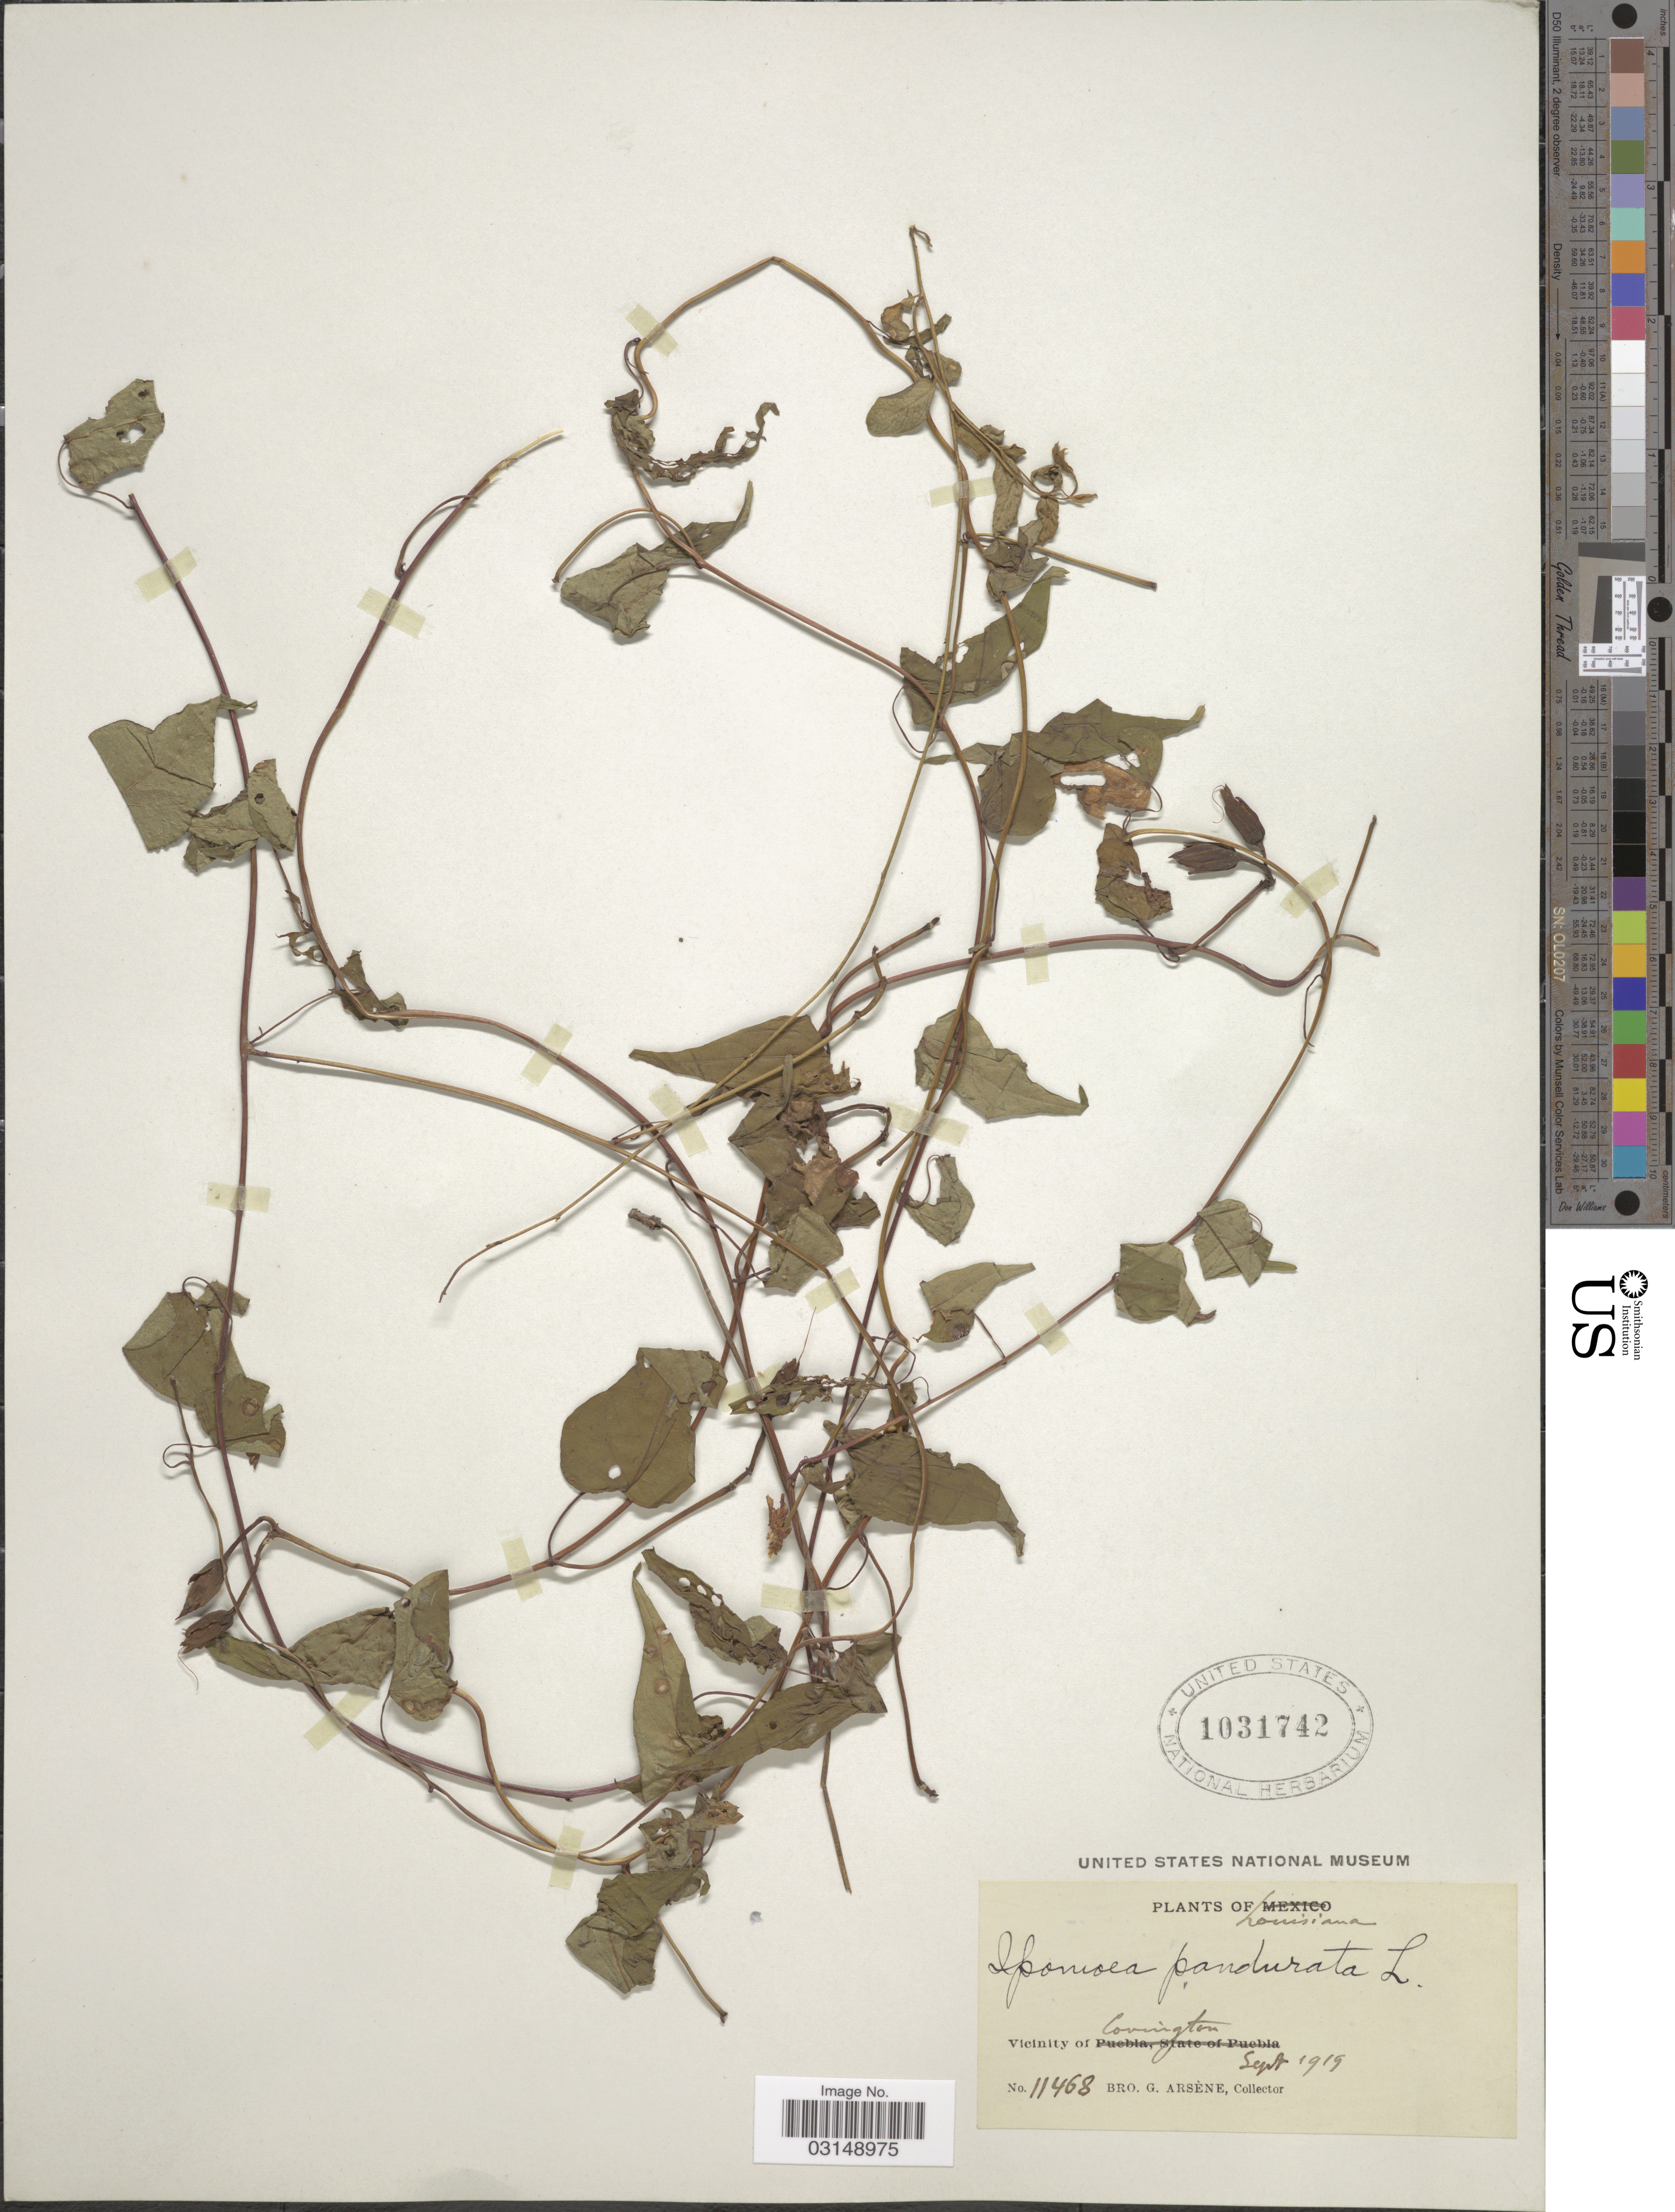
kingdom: Plantae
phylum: Tracheophyta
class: Magnoliopsida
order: Solanales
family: Convolvulaceae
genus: Ipomoea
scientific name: Ipomoea pandurata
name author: (L.) G. Mey.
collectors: Bro. G. Arsène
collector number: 11468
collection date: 1919-09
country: United States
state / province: Louisiana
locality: Vicinity of Covington.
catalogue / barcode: US 1031742